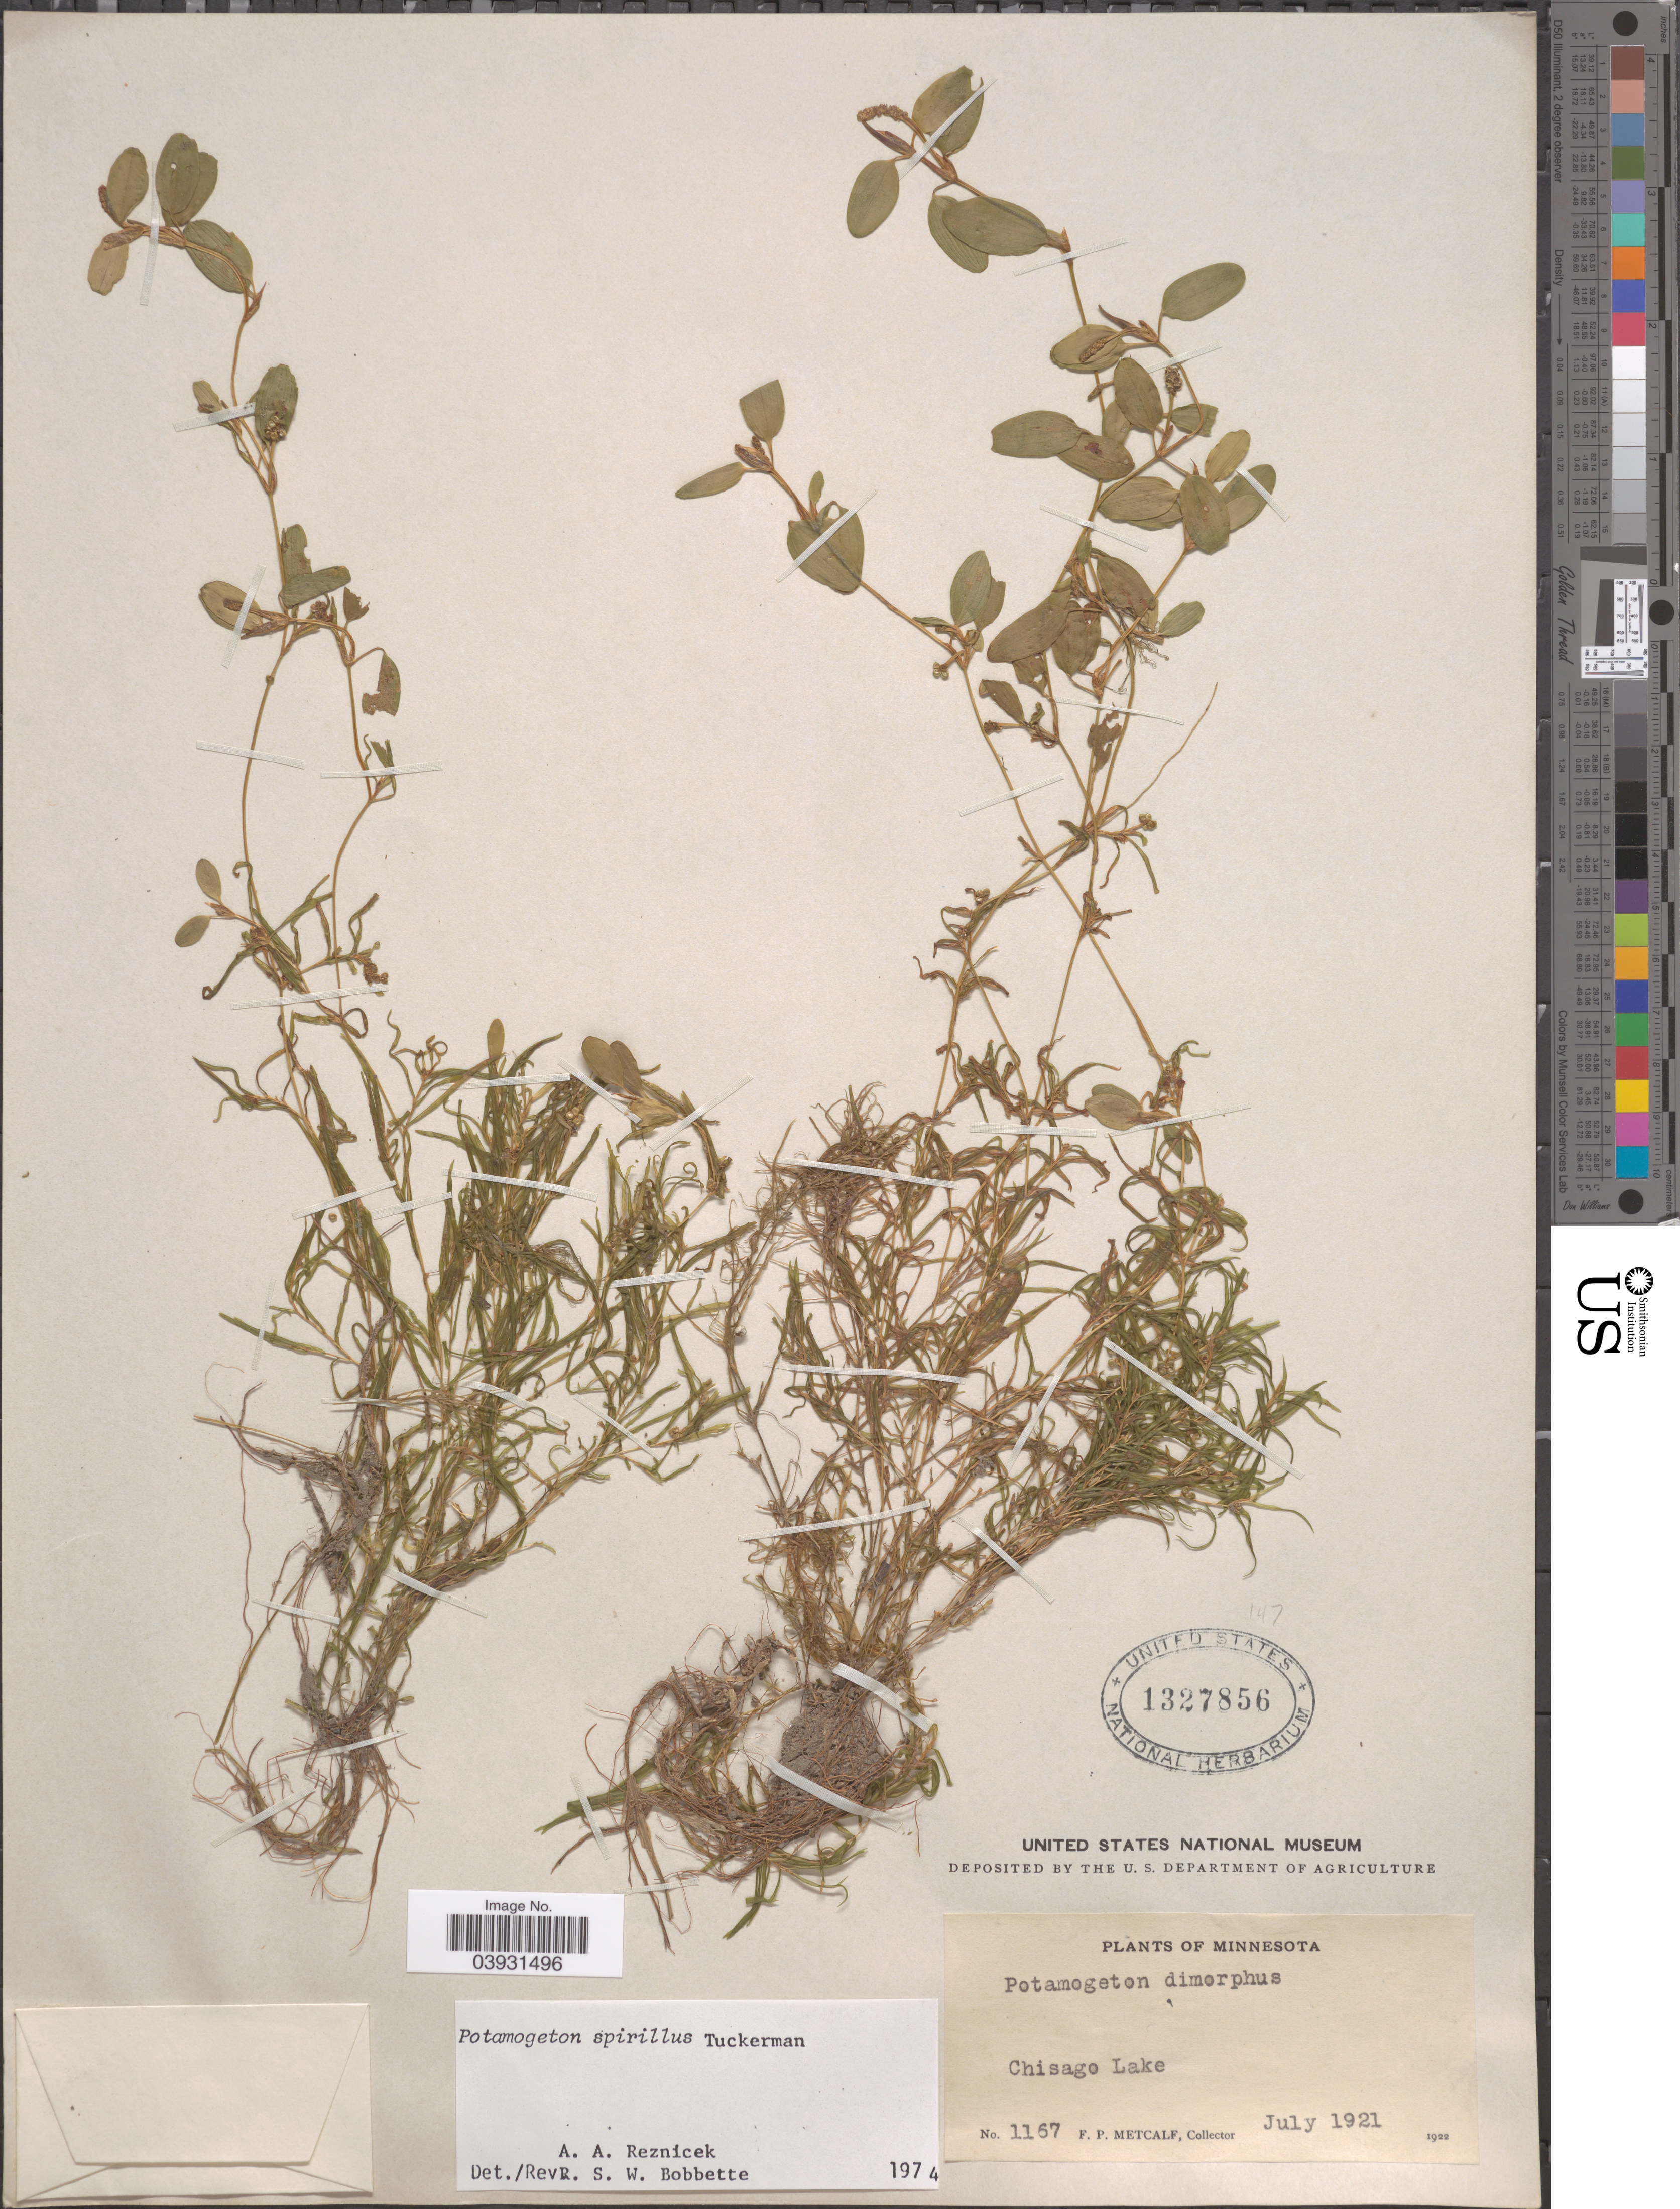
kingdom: Plantae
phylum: Tracheophyta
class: Liliopsida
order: Alismatales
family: Potamogetonaceae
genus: Potamogeton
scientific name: Potamogeton spirillus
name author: Tuck.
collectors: F. Metcalf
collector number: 1167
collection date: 1921-07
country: United States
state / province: Minnesota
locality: Chisago Lake.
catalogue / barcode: US 1327856